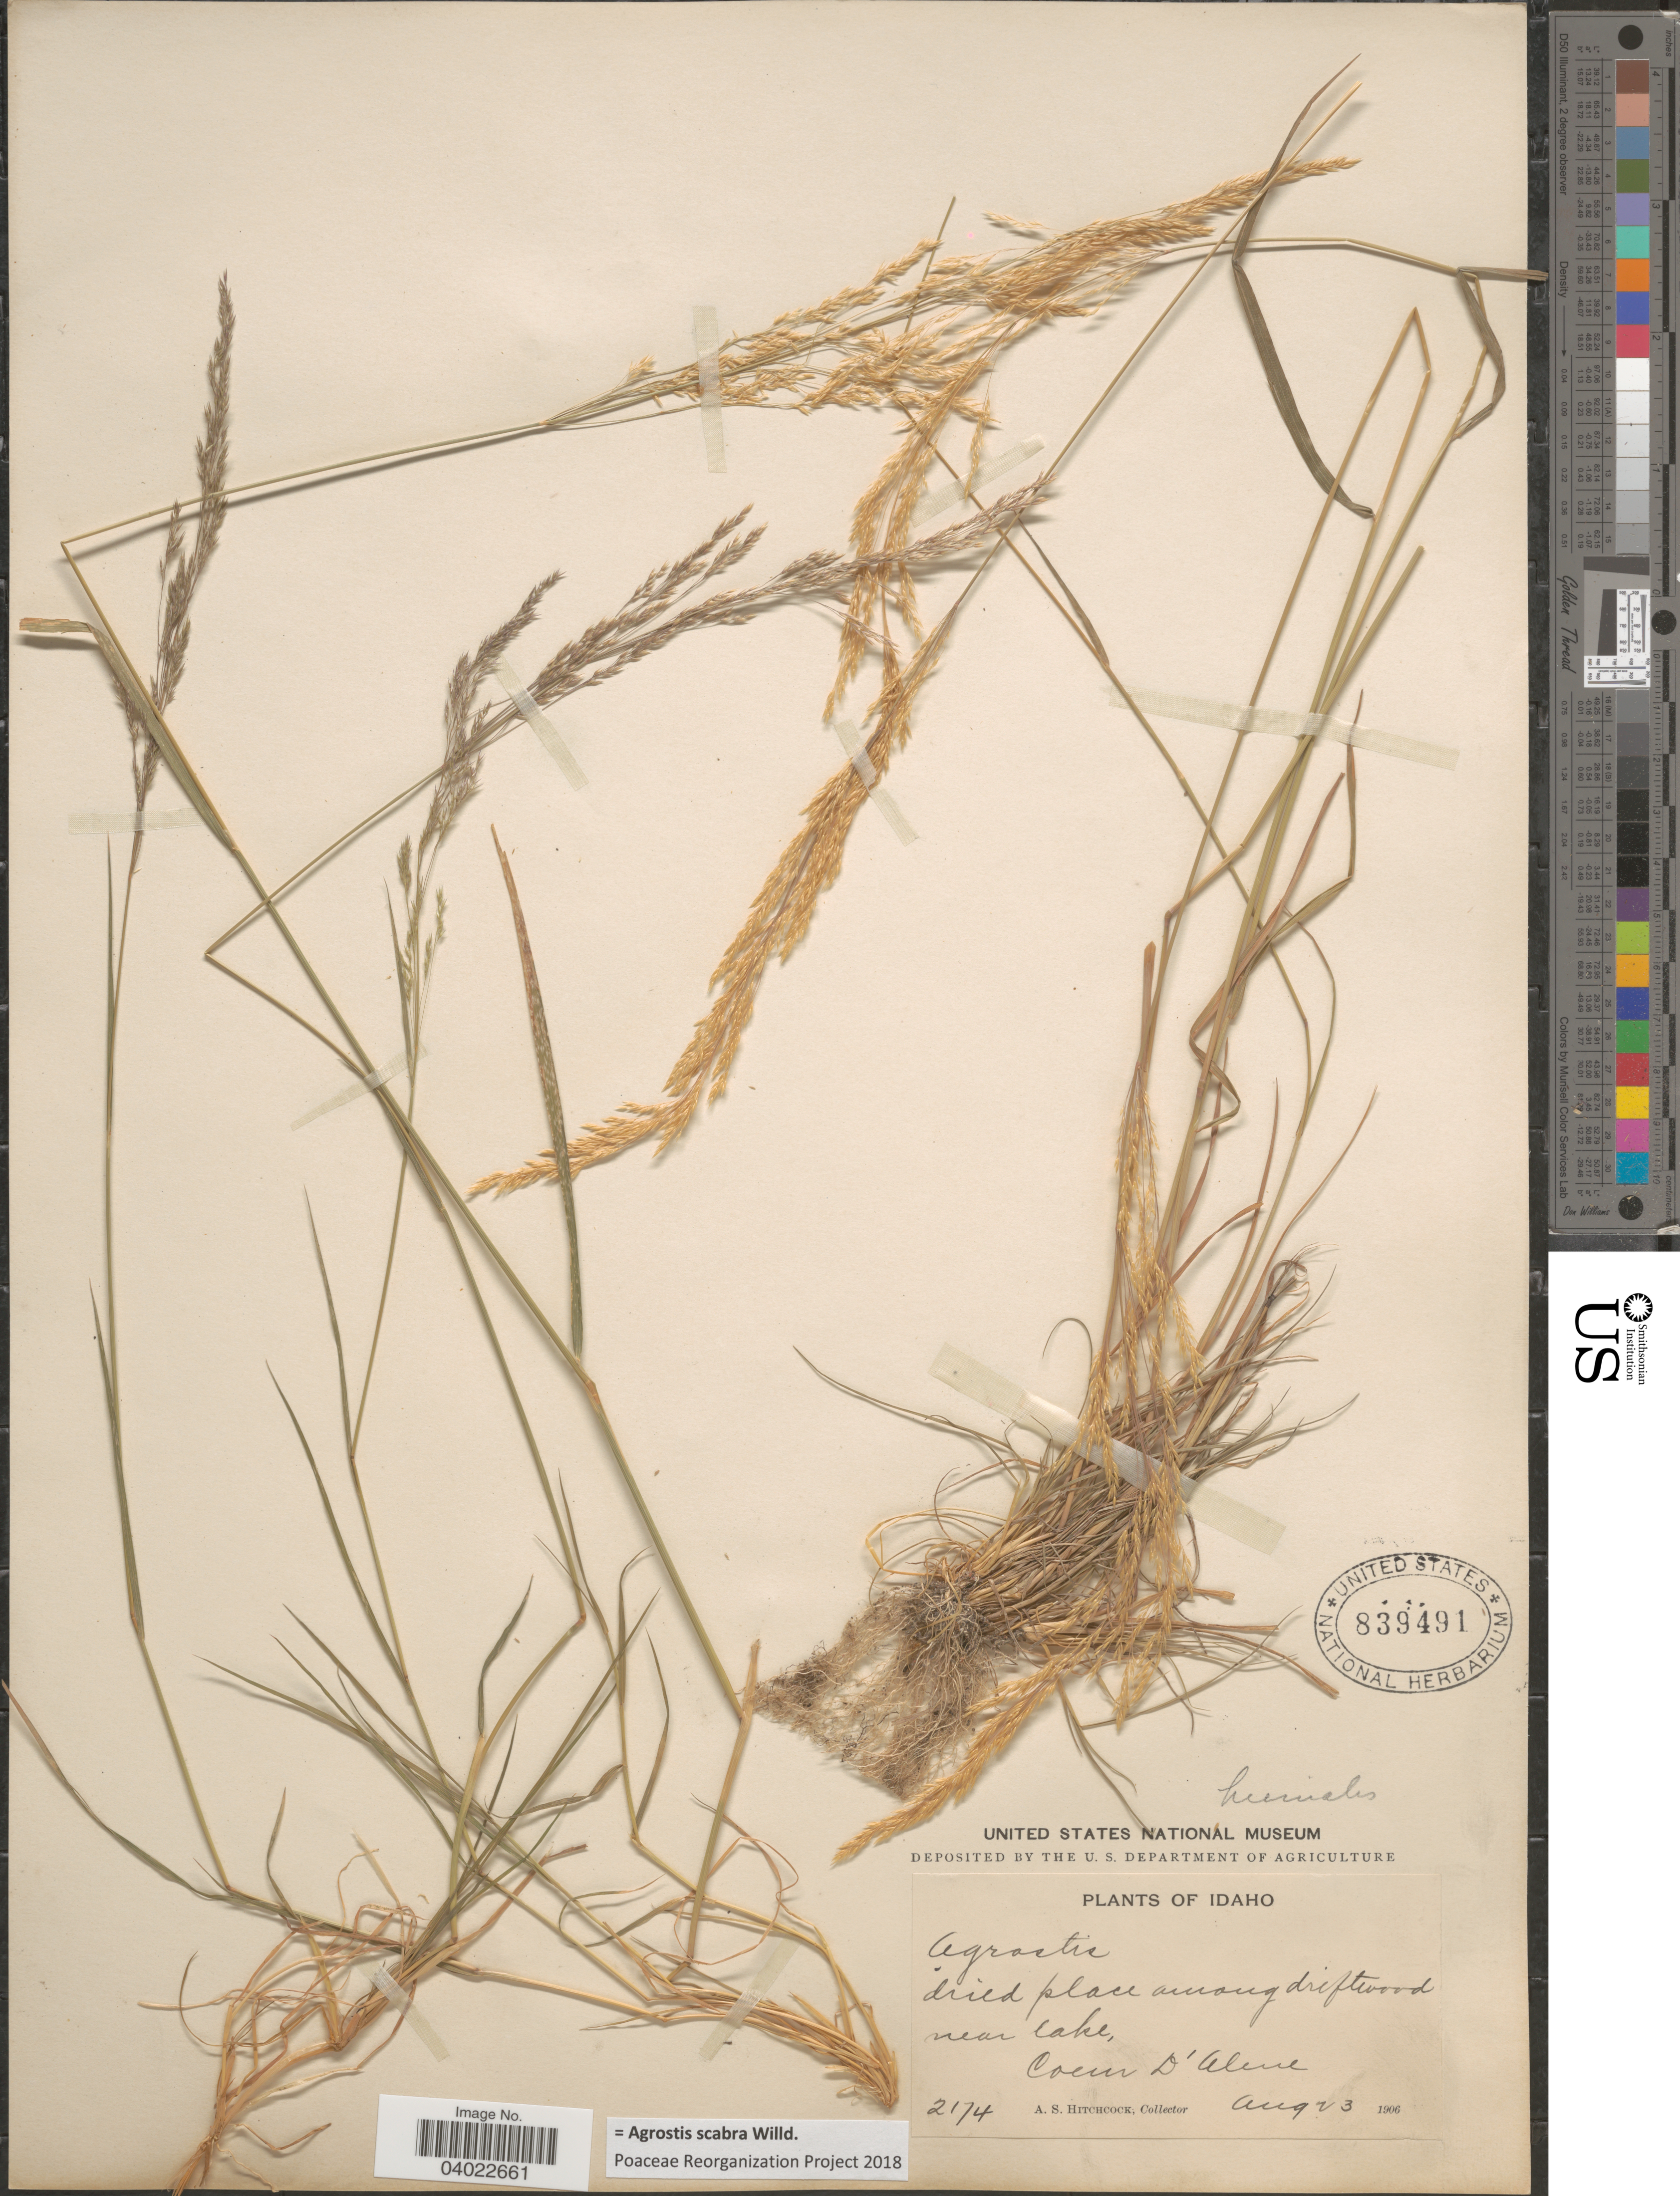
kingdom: Plantae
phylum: Tracheophyta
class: Liliopsida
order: Poales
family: Poaceae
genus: Agrostis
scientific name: Agrostis scabra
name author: Willd.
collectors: A. S. Hitchcock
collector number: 2174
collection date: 1906-08-23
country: United States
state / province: Idaho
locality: Among driftwood near lake, Coeur D'Alene.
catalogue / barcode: US 839491